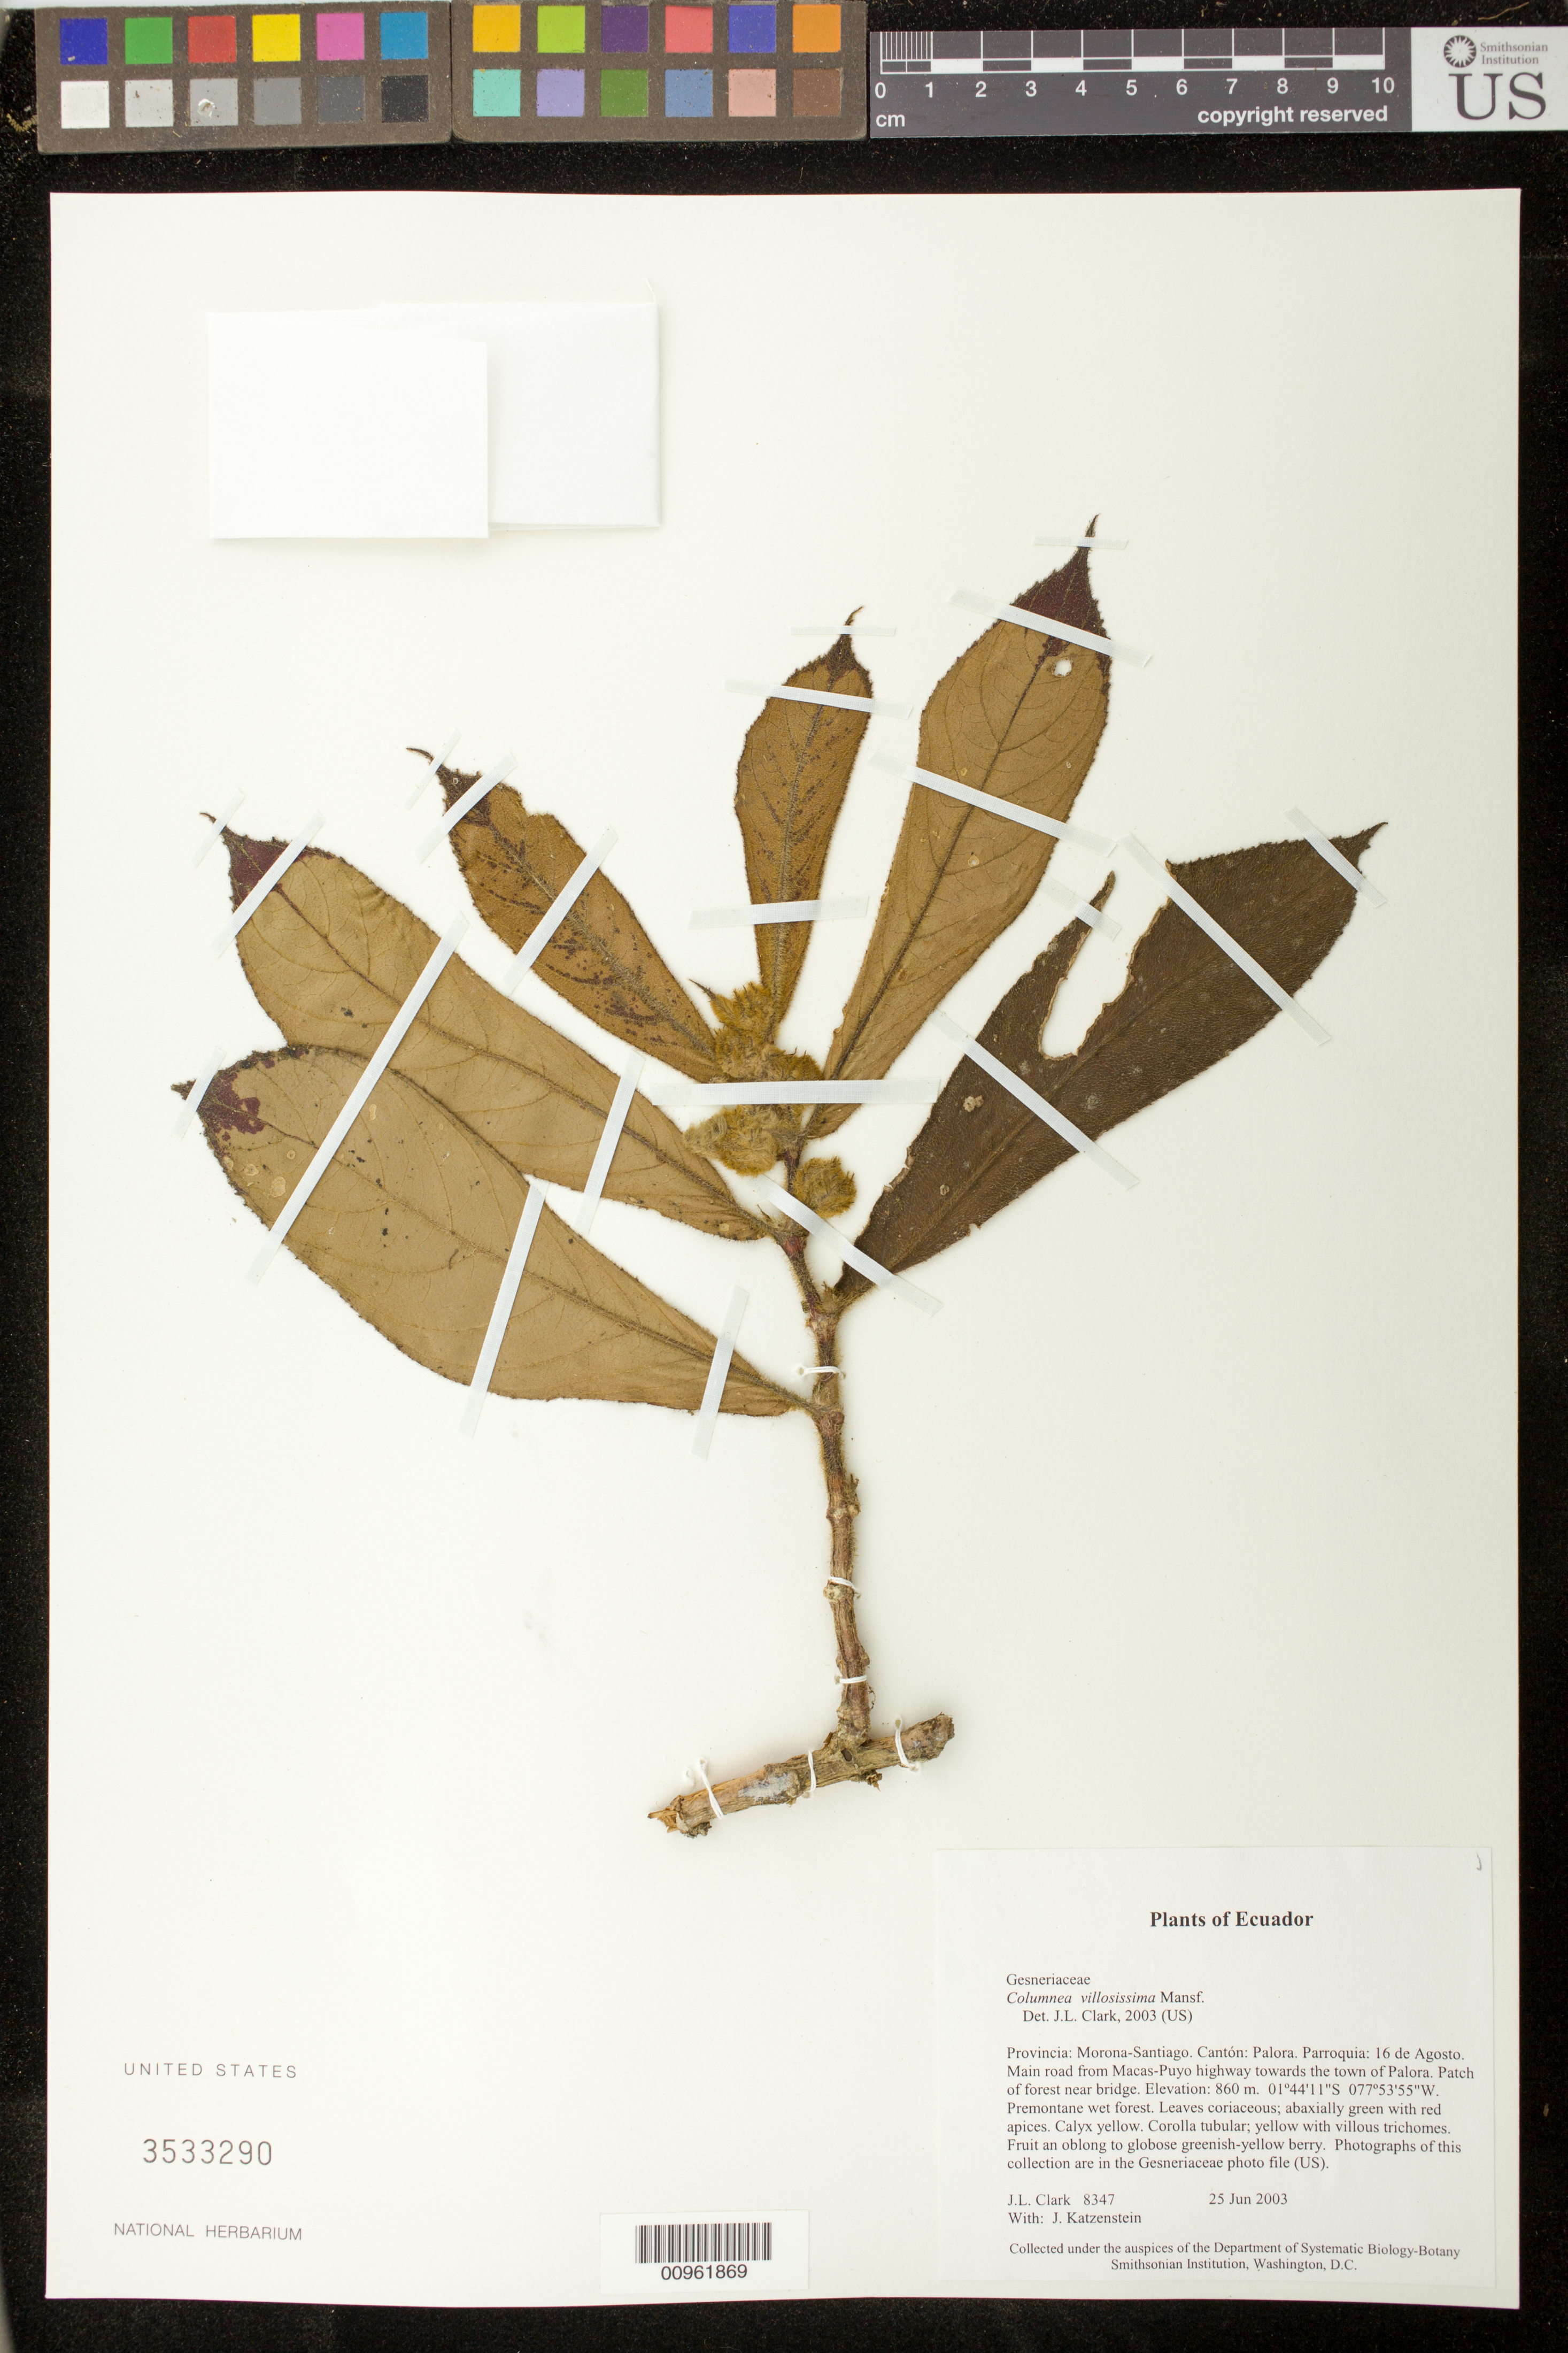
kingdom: Plantae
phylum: Tracheophyta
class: Magnoliopsida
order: Lamiales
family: Gesneriaceae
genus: Columnea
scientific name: Columnea villosissima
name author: Mansf.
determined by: Clark, J. L., (SEL), The Marie Selby Botanical Garden (UNITED STATES)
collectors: J. L. Clark & J. Katzenstein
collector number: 8347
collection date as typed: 25 Jun 2003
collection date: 2003-06-25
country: Ecuador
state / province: Morona-Santiago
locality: Palora. Parroquia: 16 de Agosto. Main road from Macas-Puyo highway towards the town of Palora. Patch of forest near bridge.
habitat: Premontane wet forest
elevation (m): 860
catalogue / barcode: US 3533290